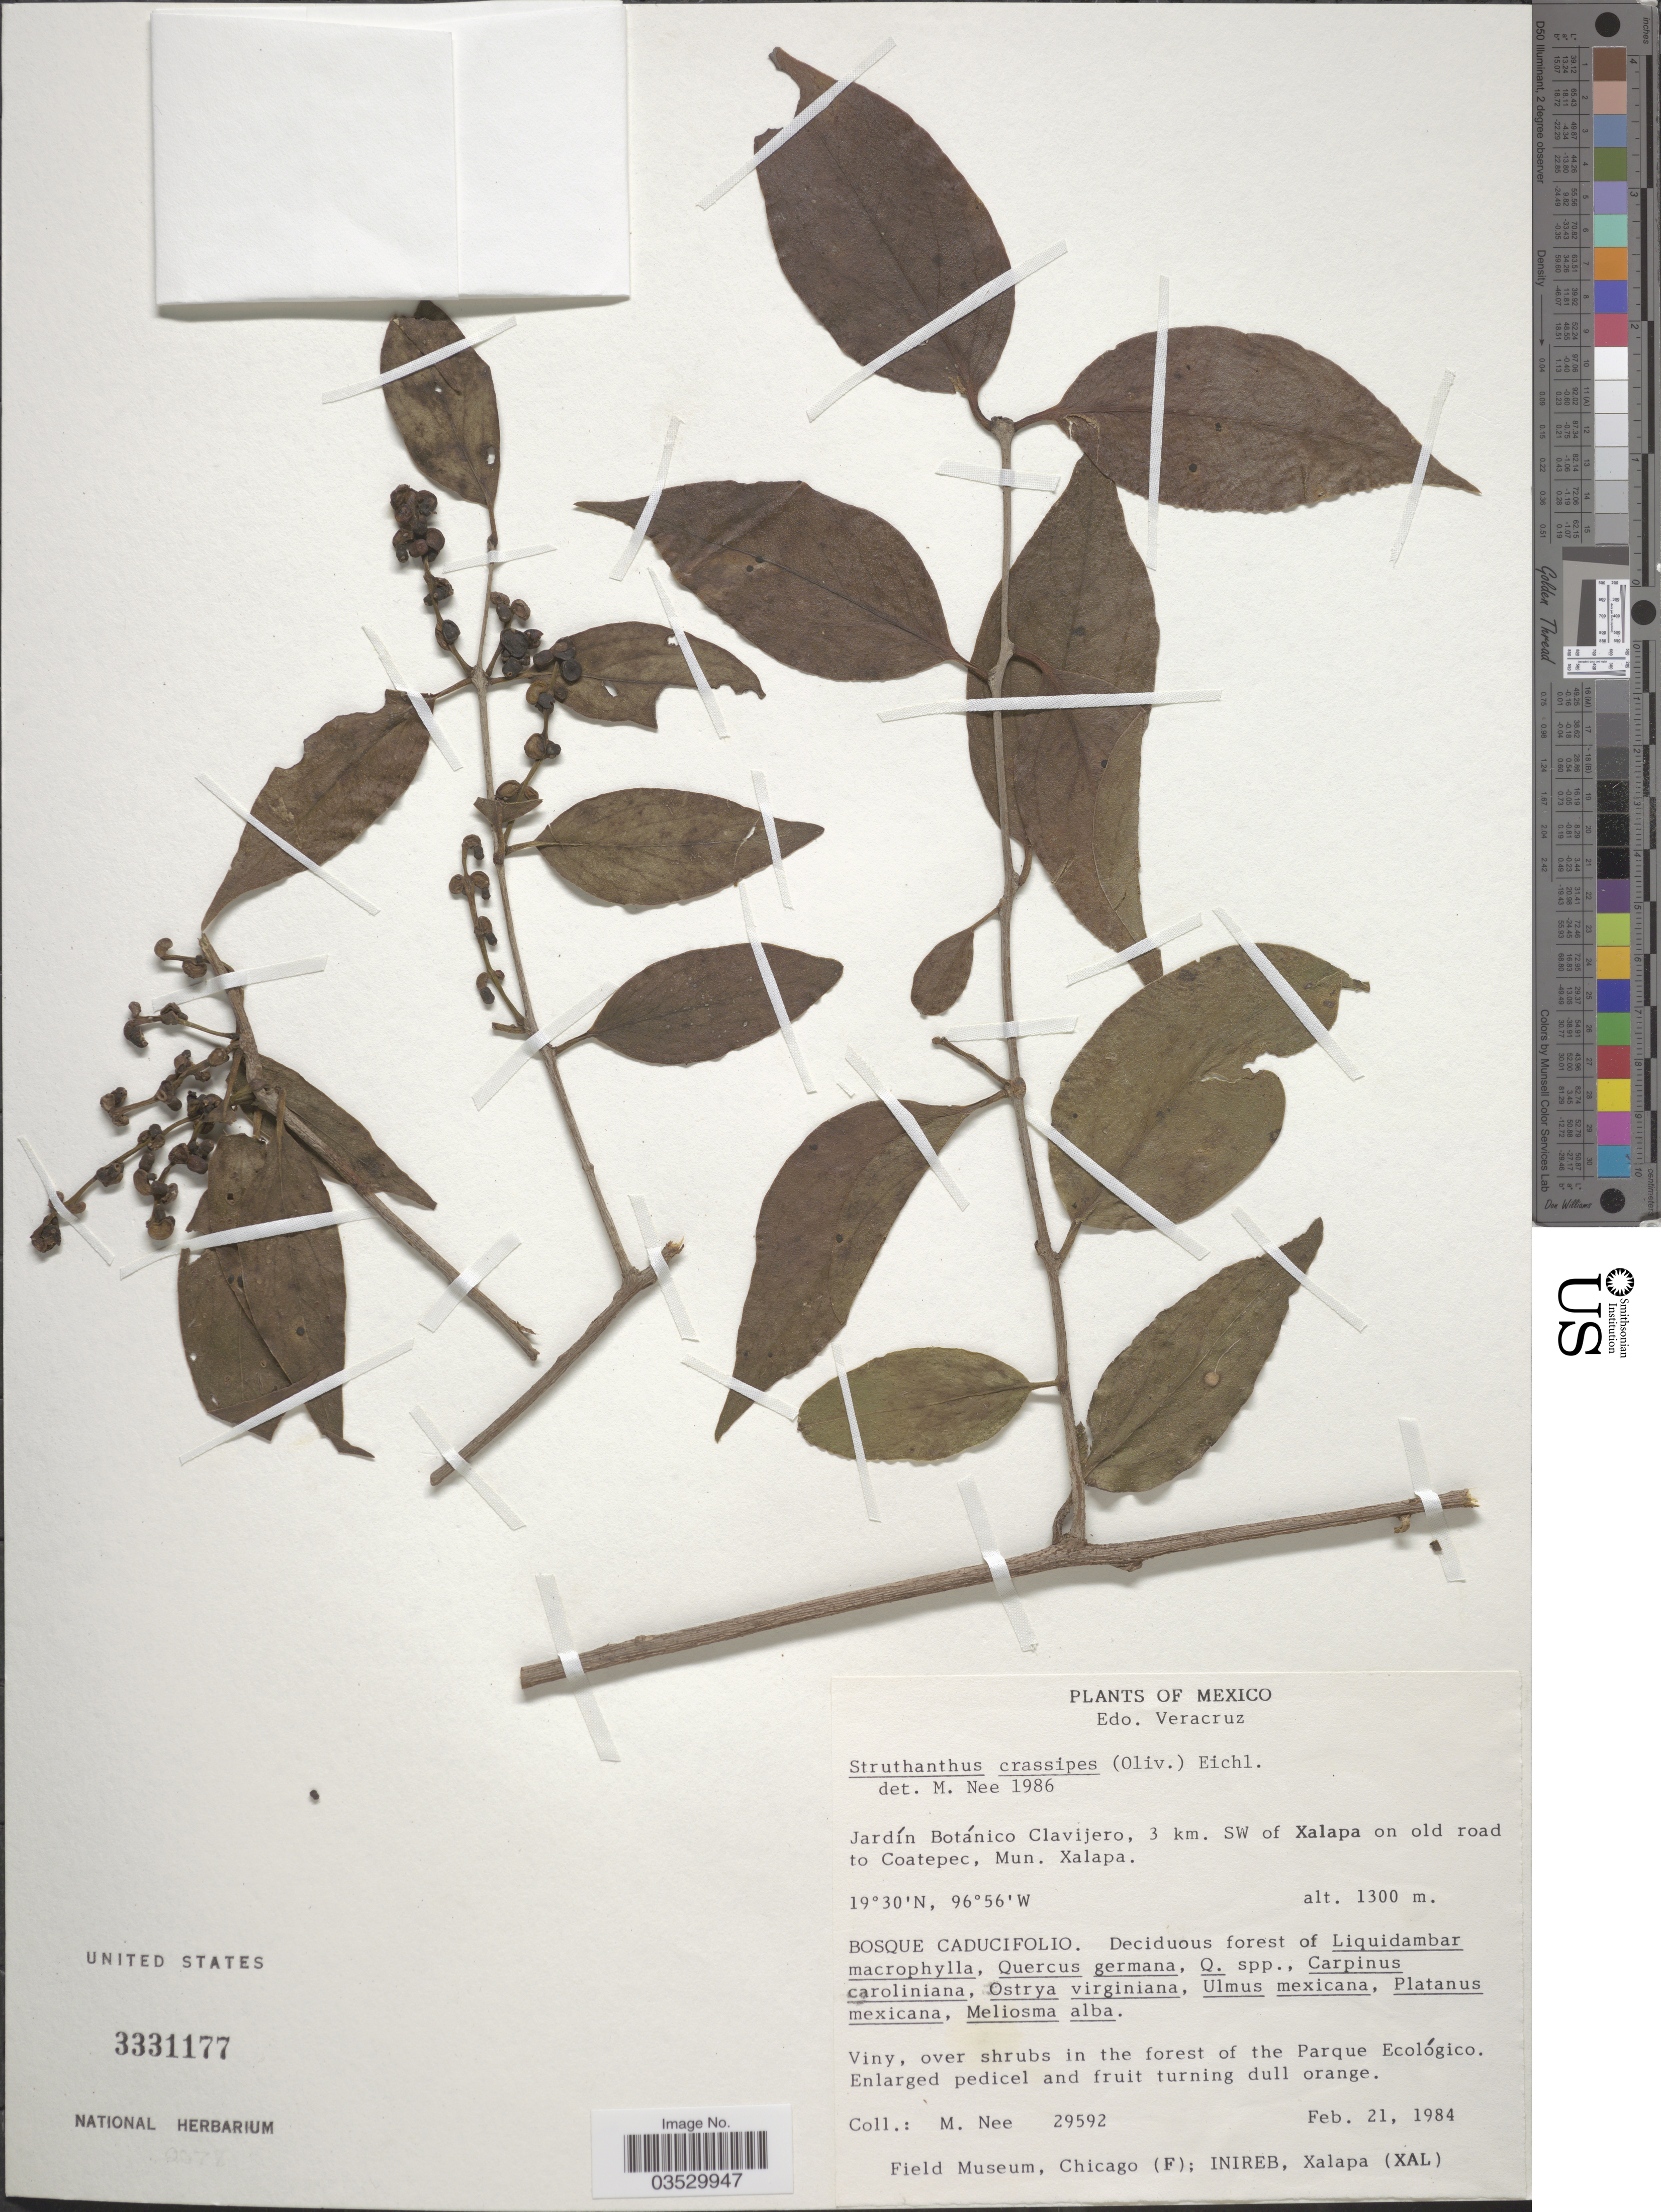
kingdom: Plantae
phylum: Tracheophyta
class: Magnoliopsida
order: Santalales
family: Loranthaceae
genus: Struthanthus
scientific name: Struthanthus crassipes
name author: (Oliv.) Eichler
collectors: M. Nee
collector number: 29592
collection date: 1984-02-21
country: Mexico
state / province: Veracruz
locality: Edo. Veracruz. Jardín Botánico Clavijero, 3 km. SW of Xalapa on old road to Coatepec, Mun. Xalapa. Forest of the Parque Ecológico.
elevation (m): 1300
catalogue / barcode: US 3331177